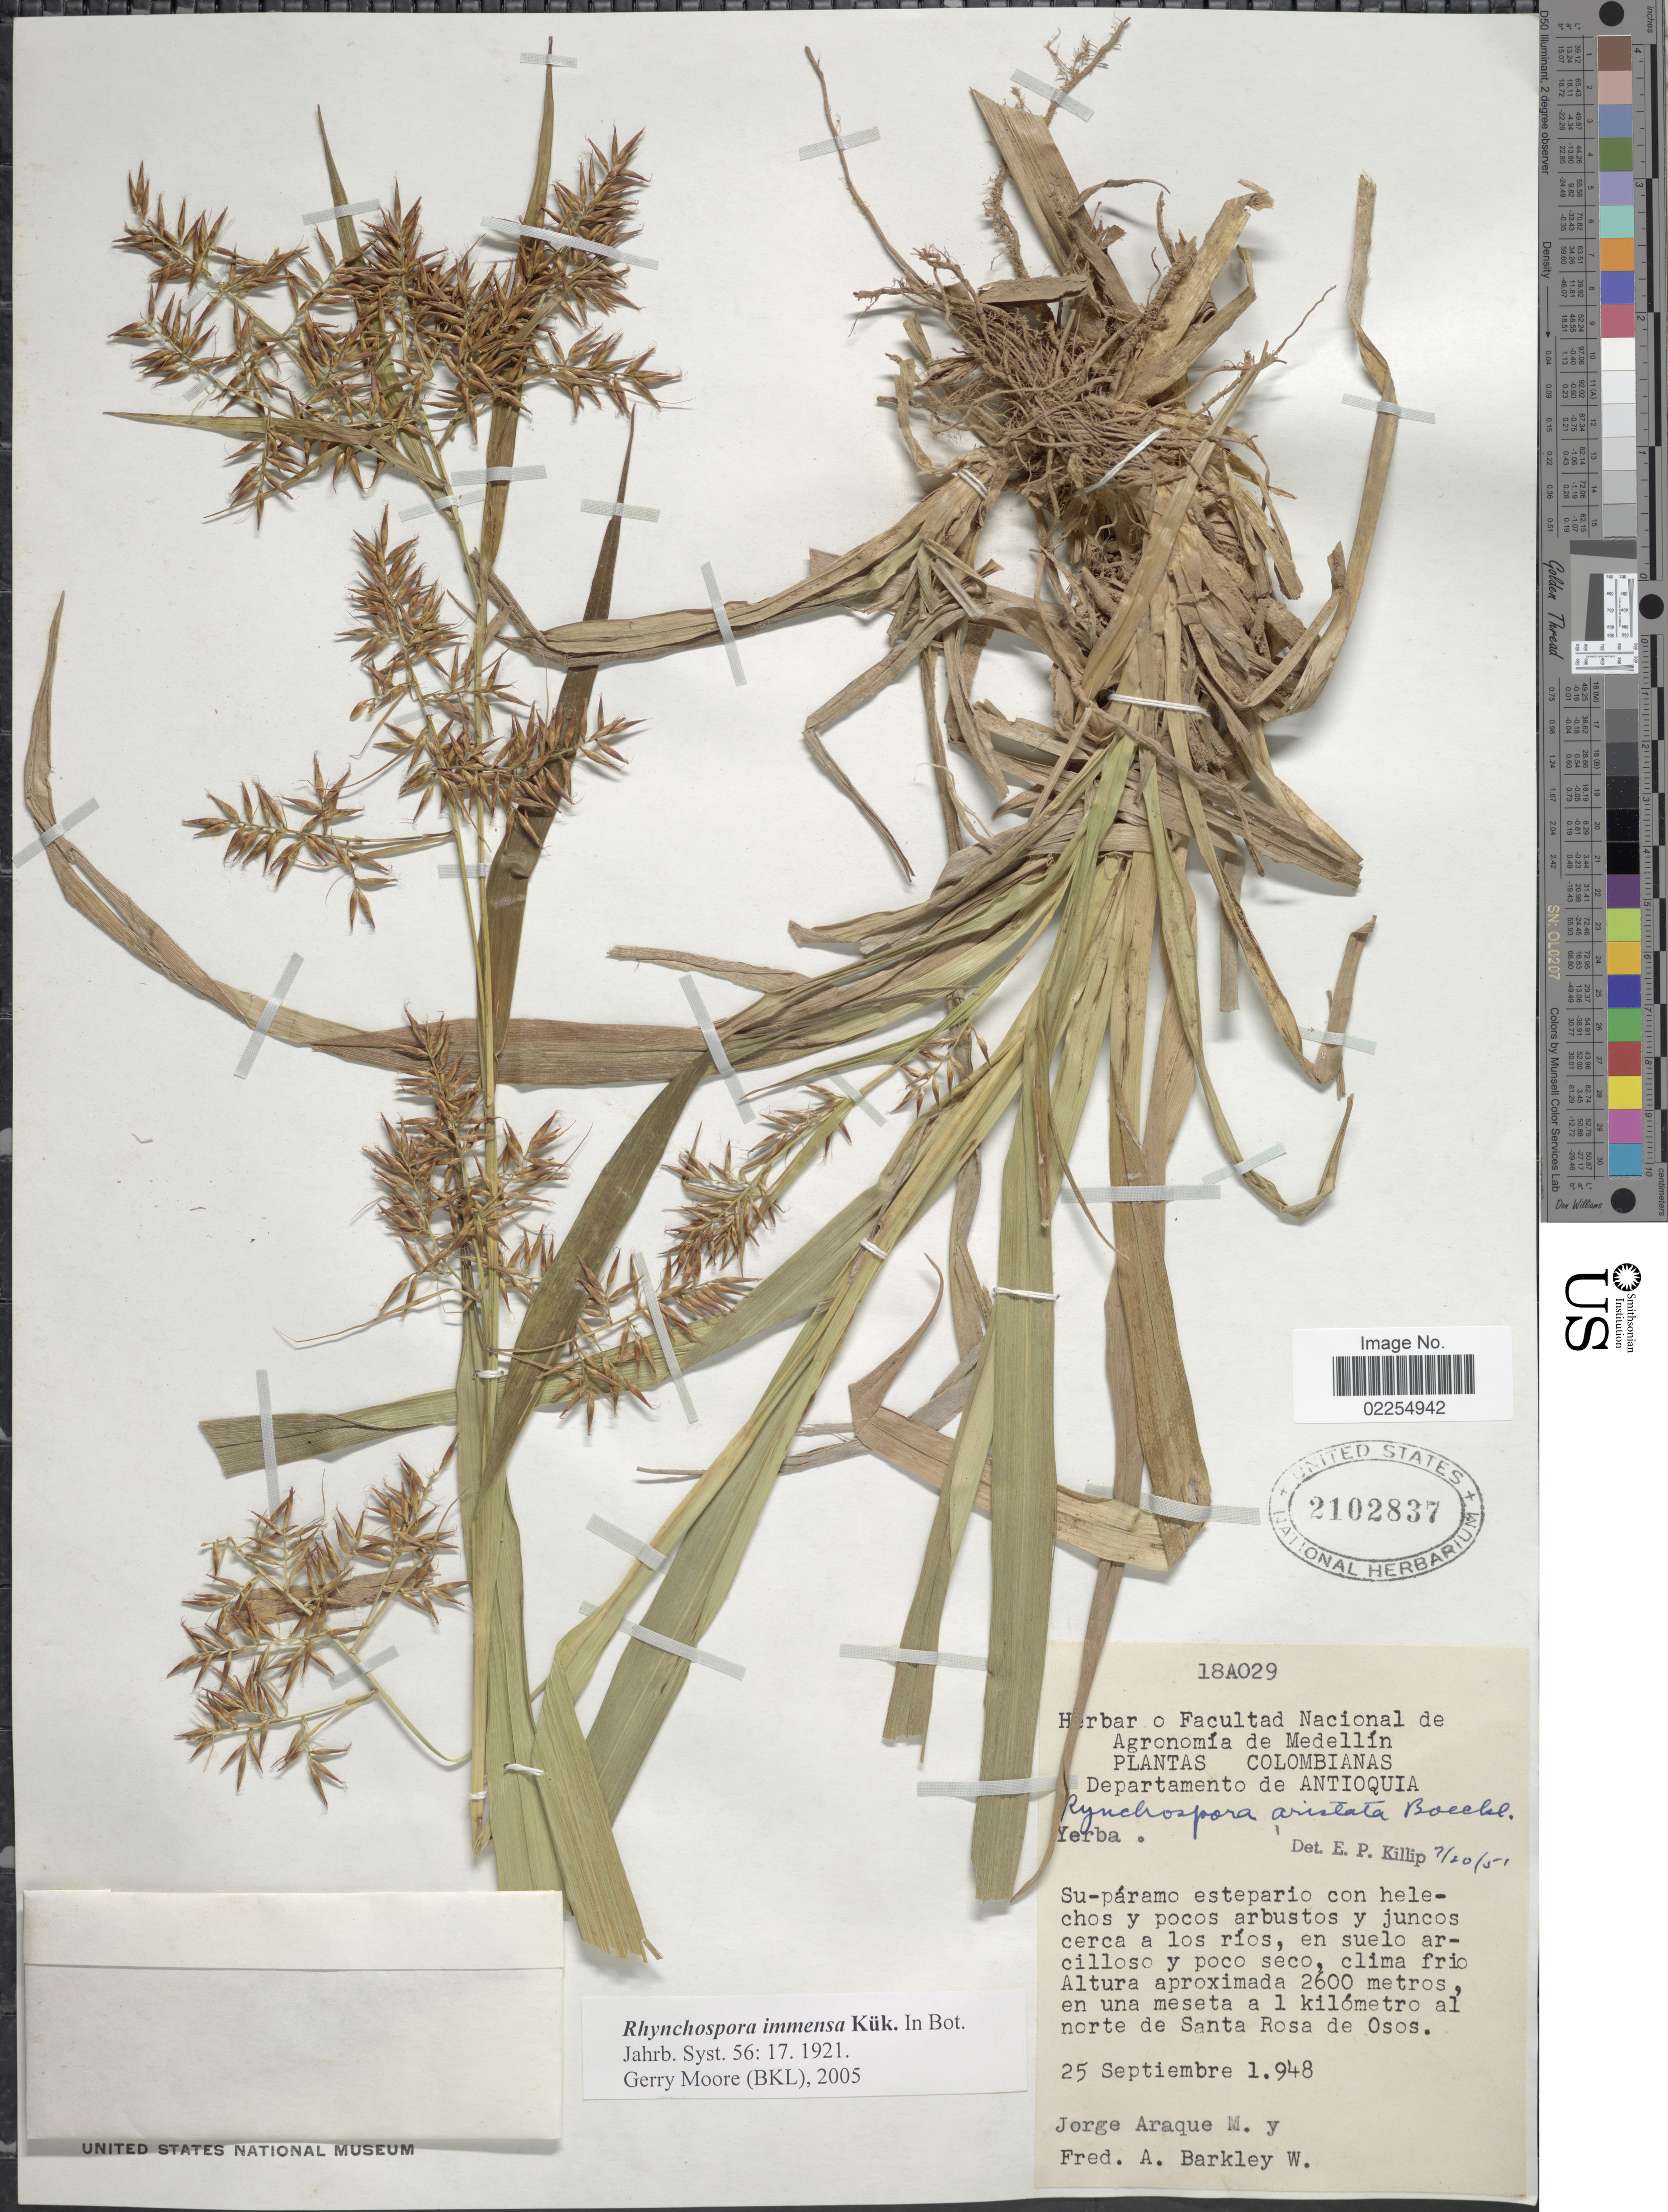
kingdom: Plantae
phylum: Tracheophyta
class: Liliopsida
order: Poales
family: Cyperaceae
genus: Rhynchospora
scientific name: Rhynchospora immensa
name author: Kük.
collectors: J. A. Molina & F. A. Barkley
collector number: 18A029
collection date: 1948-09-25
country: Colombia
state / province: Antioquia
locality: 1 kilometro al norte de Santa Rosa de Osos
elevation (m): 2600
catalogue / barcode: US 2102837